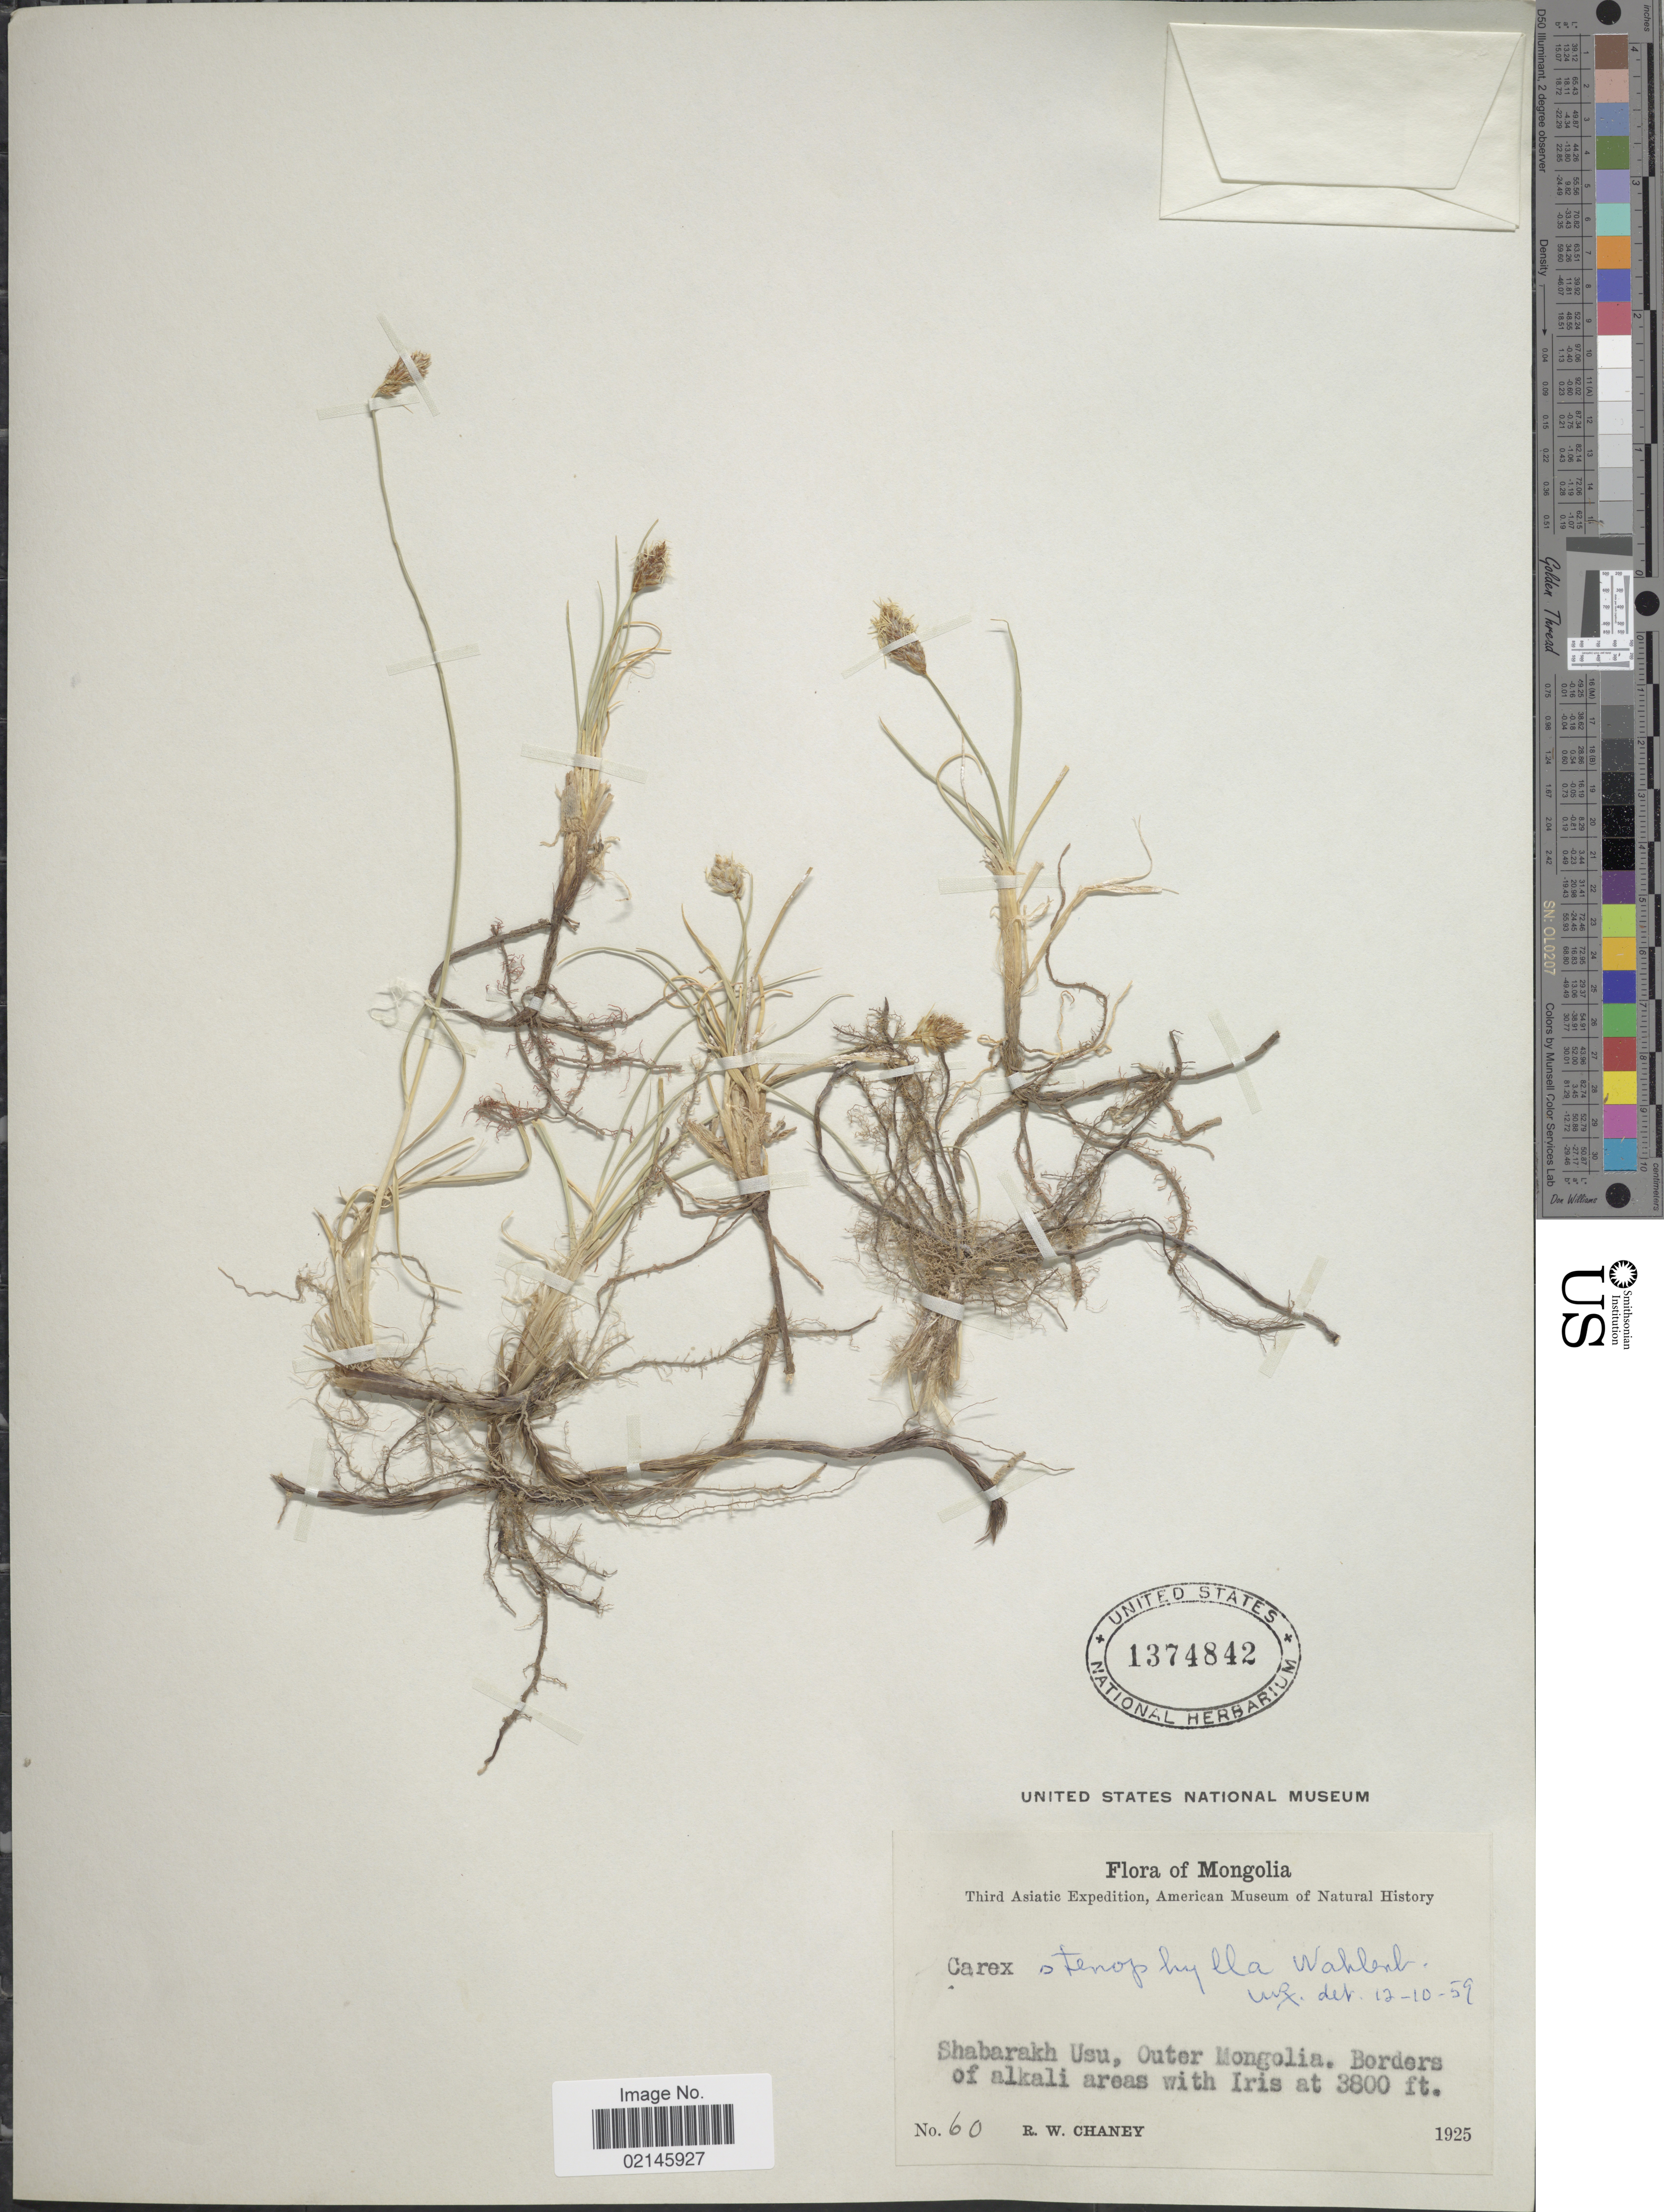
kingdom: Plantae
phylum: Tracheophyta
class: Liliopsida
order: Poales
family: Cyperaceae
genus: Carex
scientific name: Carex stenophylla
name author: Wahlenb.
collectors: R. Chaney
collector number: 60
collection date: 1925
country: Mongolia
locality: Mongolia. Shabarakh Usu, Outer Mongolia. Borders of alkali areas with Iris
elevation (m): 1158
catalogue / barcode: US 1374842